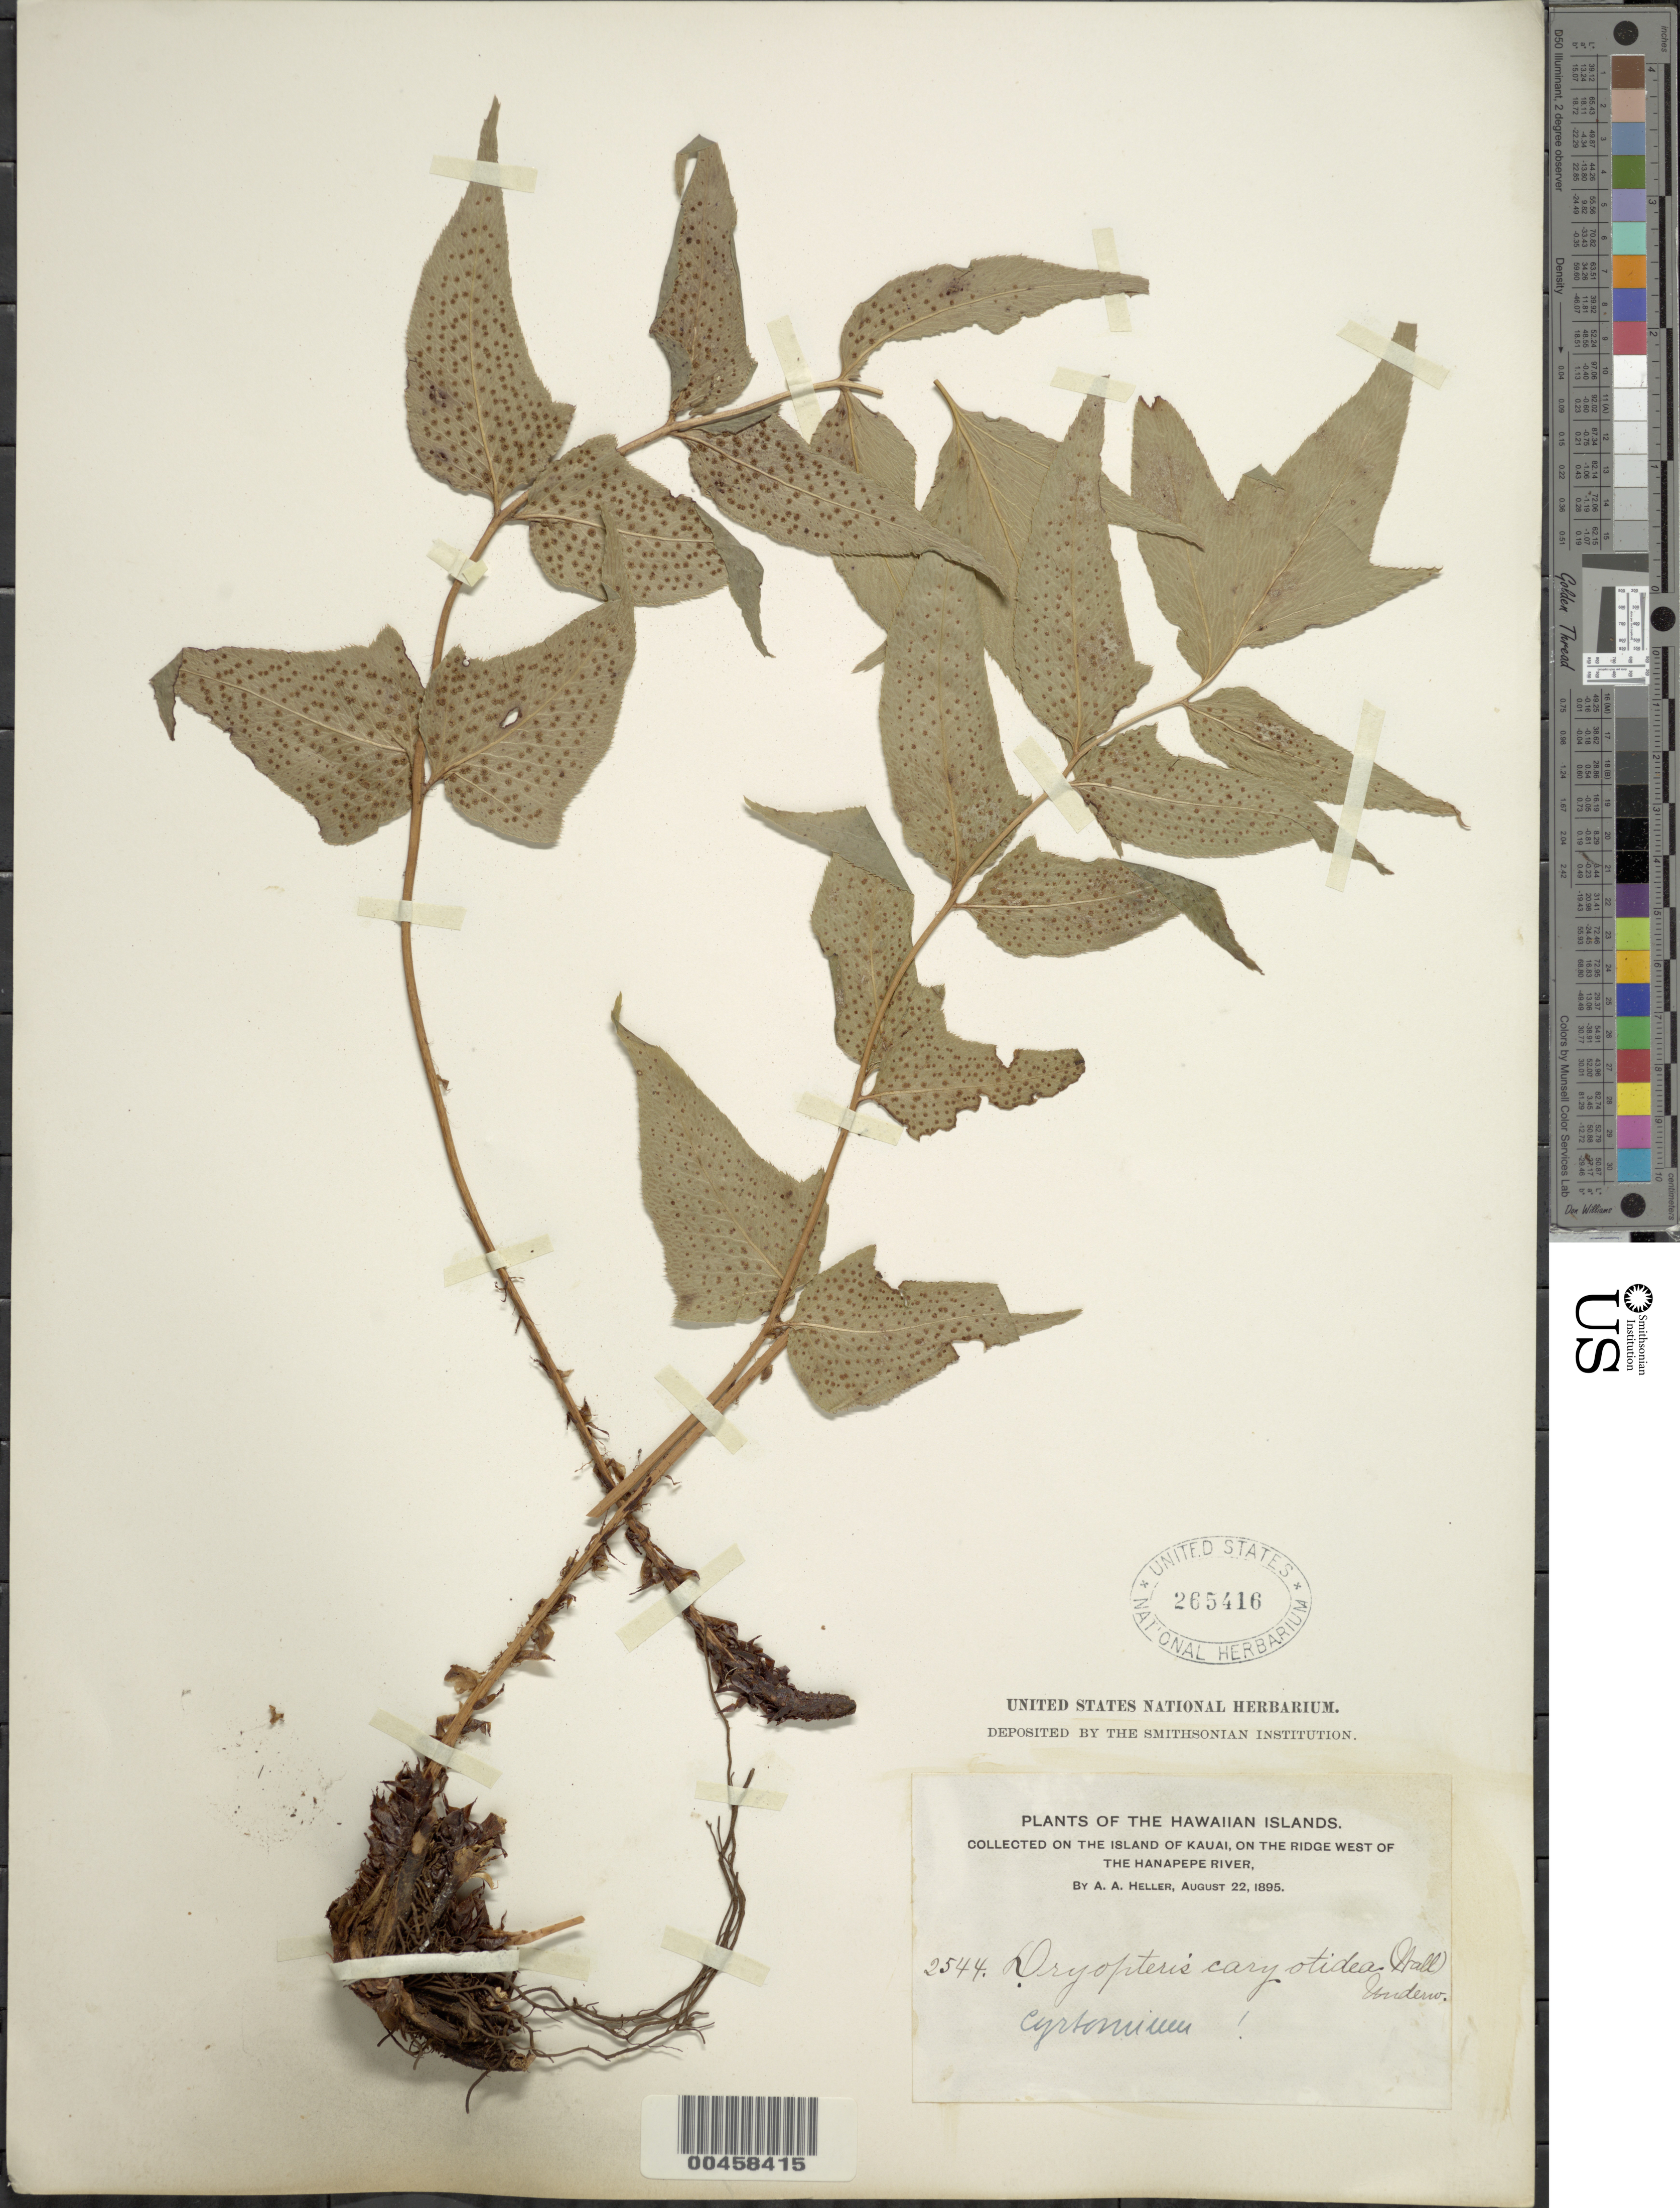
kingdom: Plantae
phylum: Tracheophyta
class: Polypodiopsida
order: Polypodiales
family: Dryopteridaceae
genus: Cyrtomium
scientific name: Cyrtomium caryotideum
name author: (Wall. ex Hook. & Grev.) C. Presl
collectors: A. A. Heller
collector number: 2544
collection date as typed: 22 Aug 1895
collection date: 1895-08-22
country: United States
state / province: Hawaii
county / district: Kauai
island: Kaua'i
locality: On the ridge W of the Hanapepe River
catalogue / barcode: US 265416